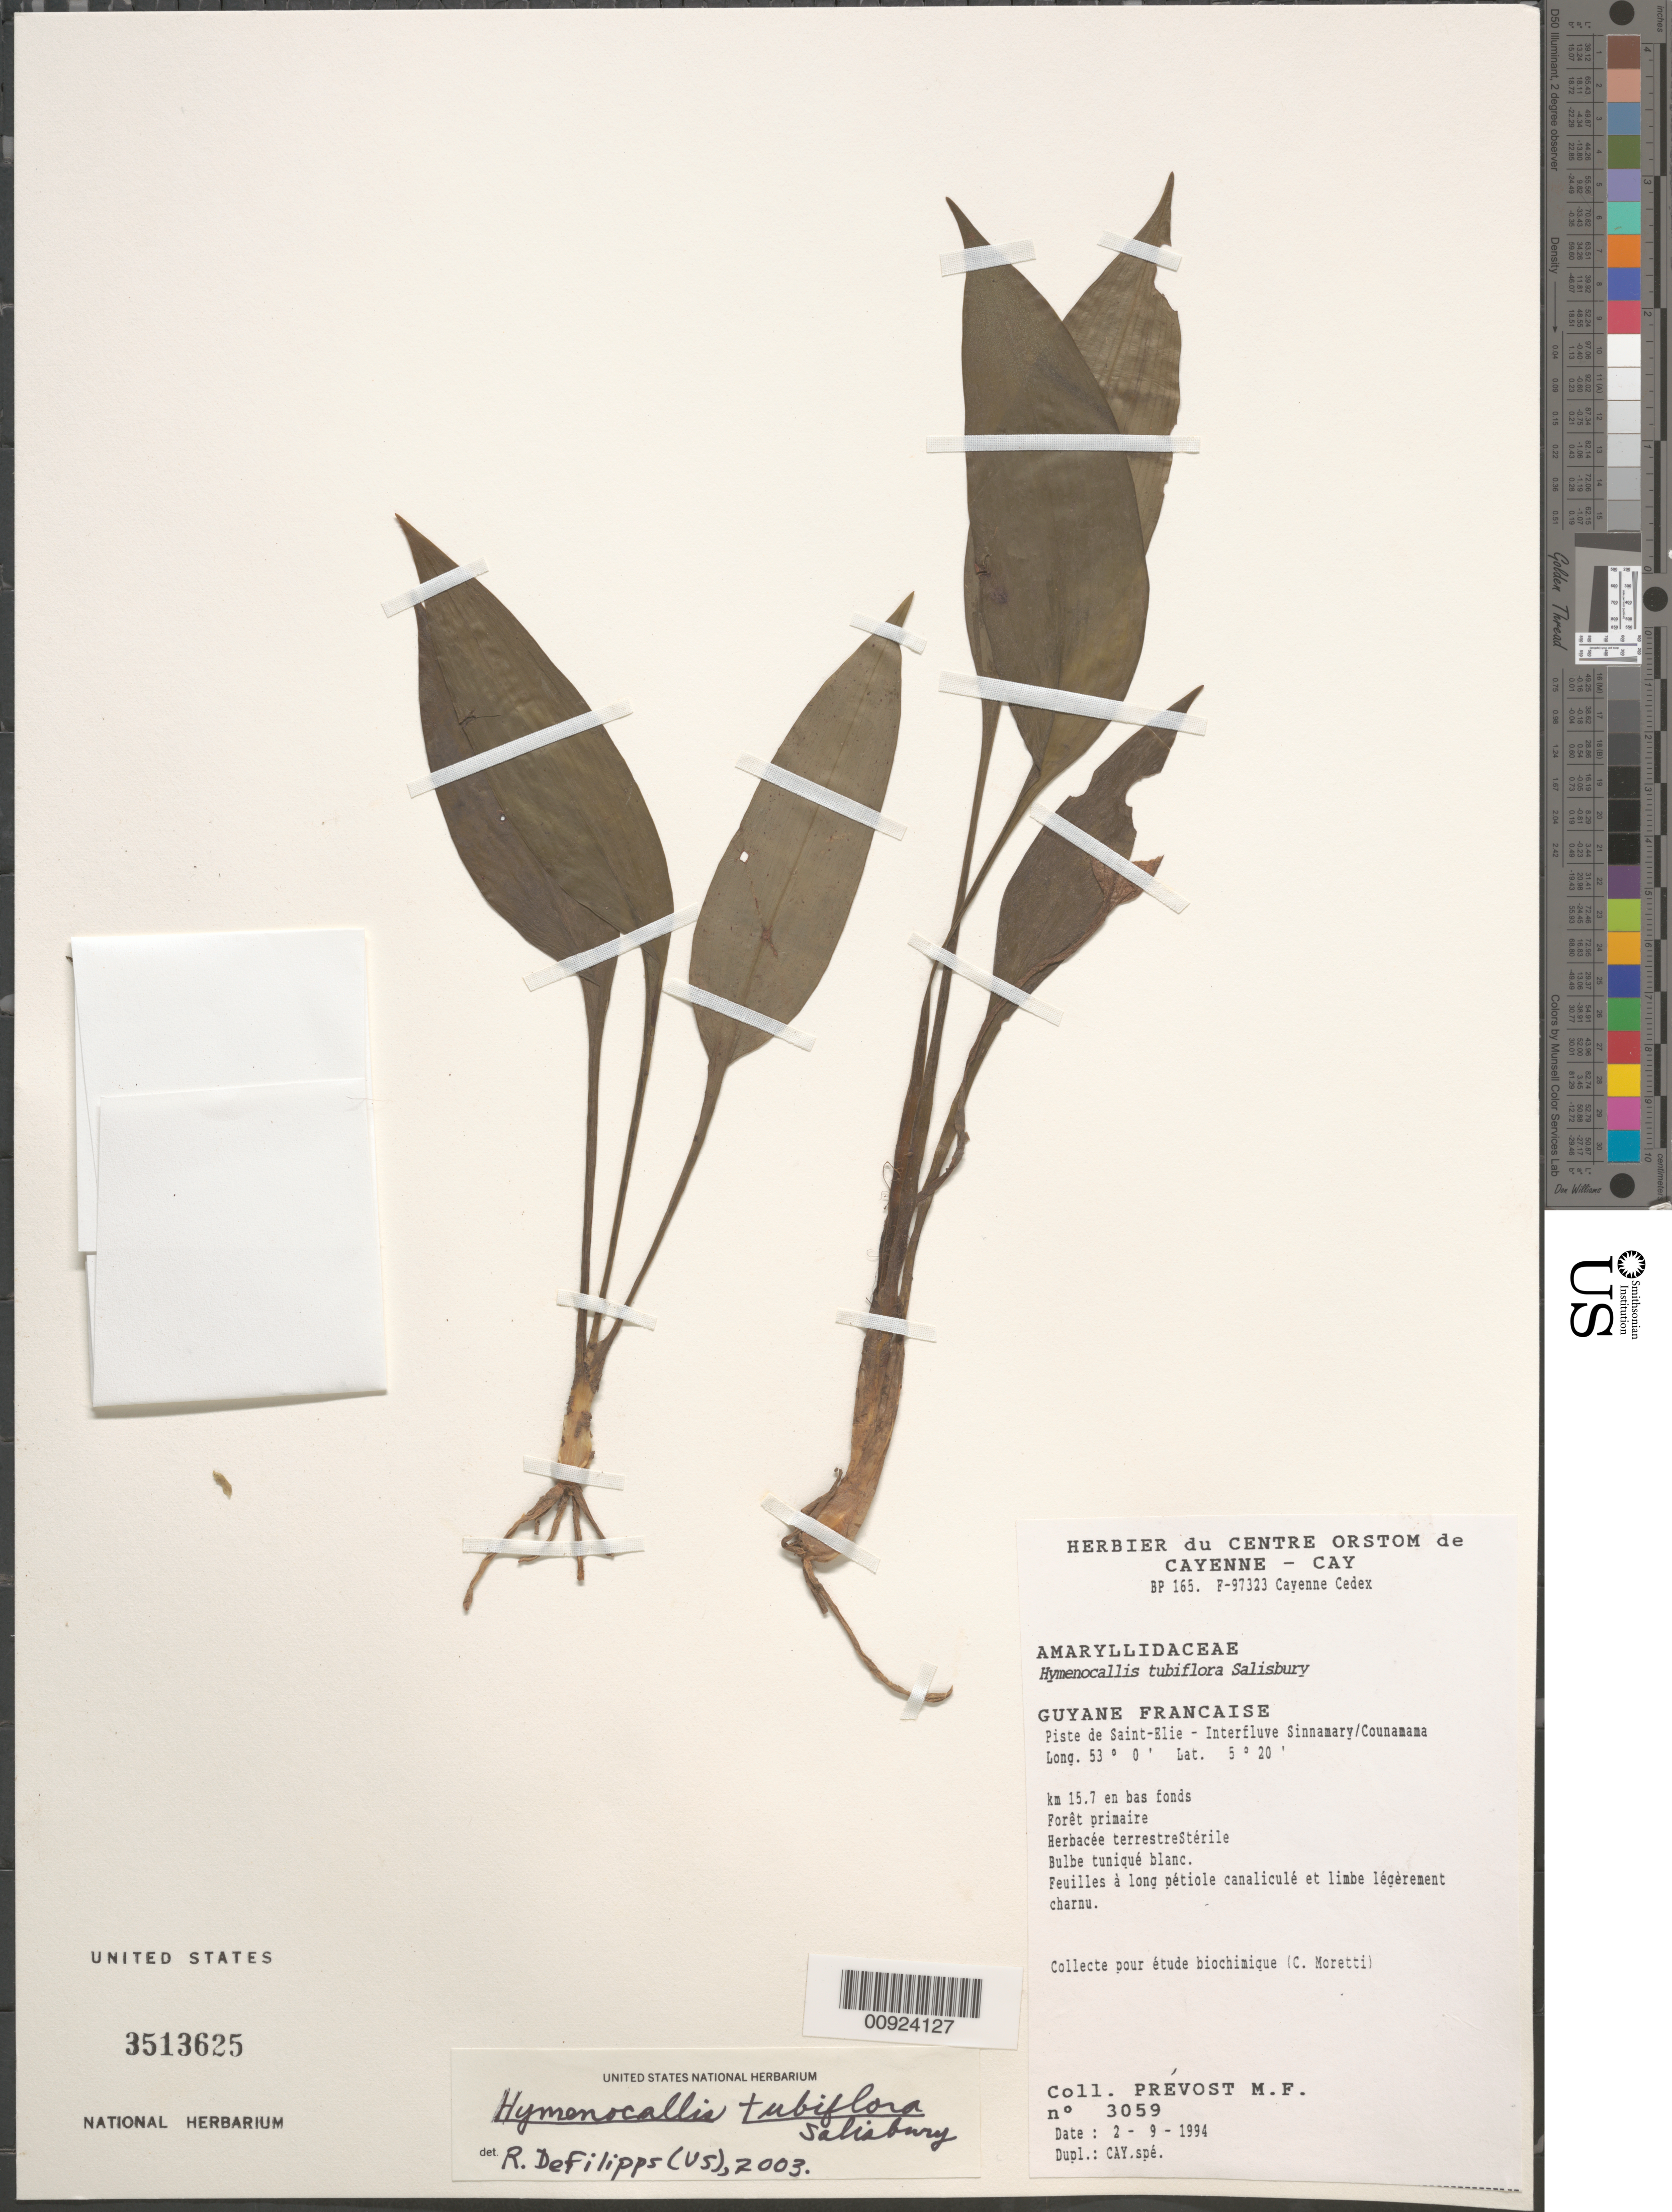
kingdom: Plantae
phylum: Tracheophyta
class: Liliopsida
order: Asparagales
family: Amaryllidaceae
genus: Hymenocallis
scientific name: Hymenocallis tubiflora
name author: Salisb.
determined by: DeFilipps, R. A.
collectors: M.-F. Prévost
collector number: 3059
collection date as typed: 2-Sep-94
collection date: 1994-09-02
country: French Guiana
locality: Piste de Saint-Élie, interfleuve Sinnamary-Counamama, 15.7 km down the trail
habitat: Primary forest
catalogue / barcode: US 3513625